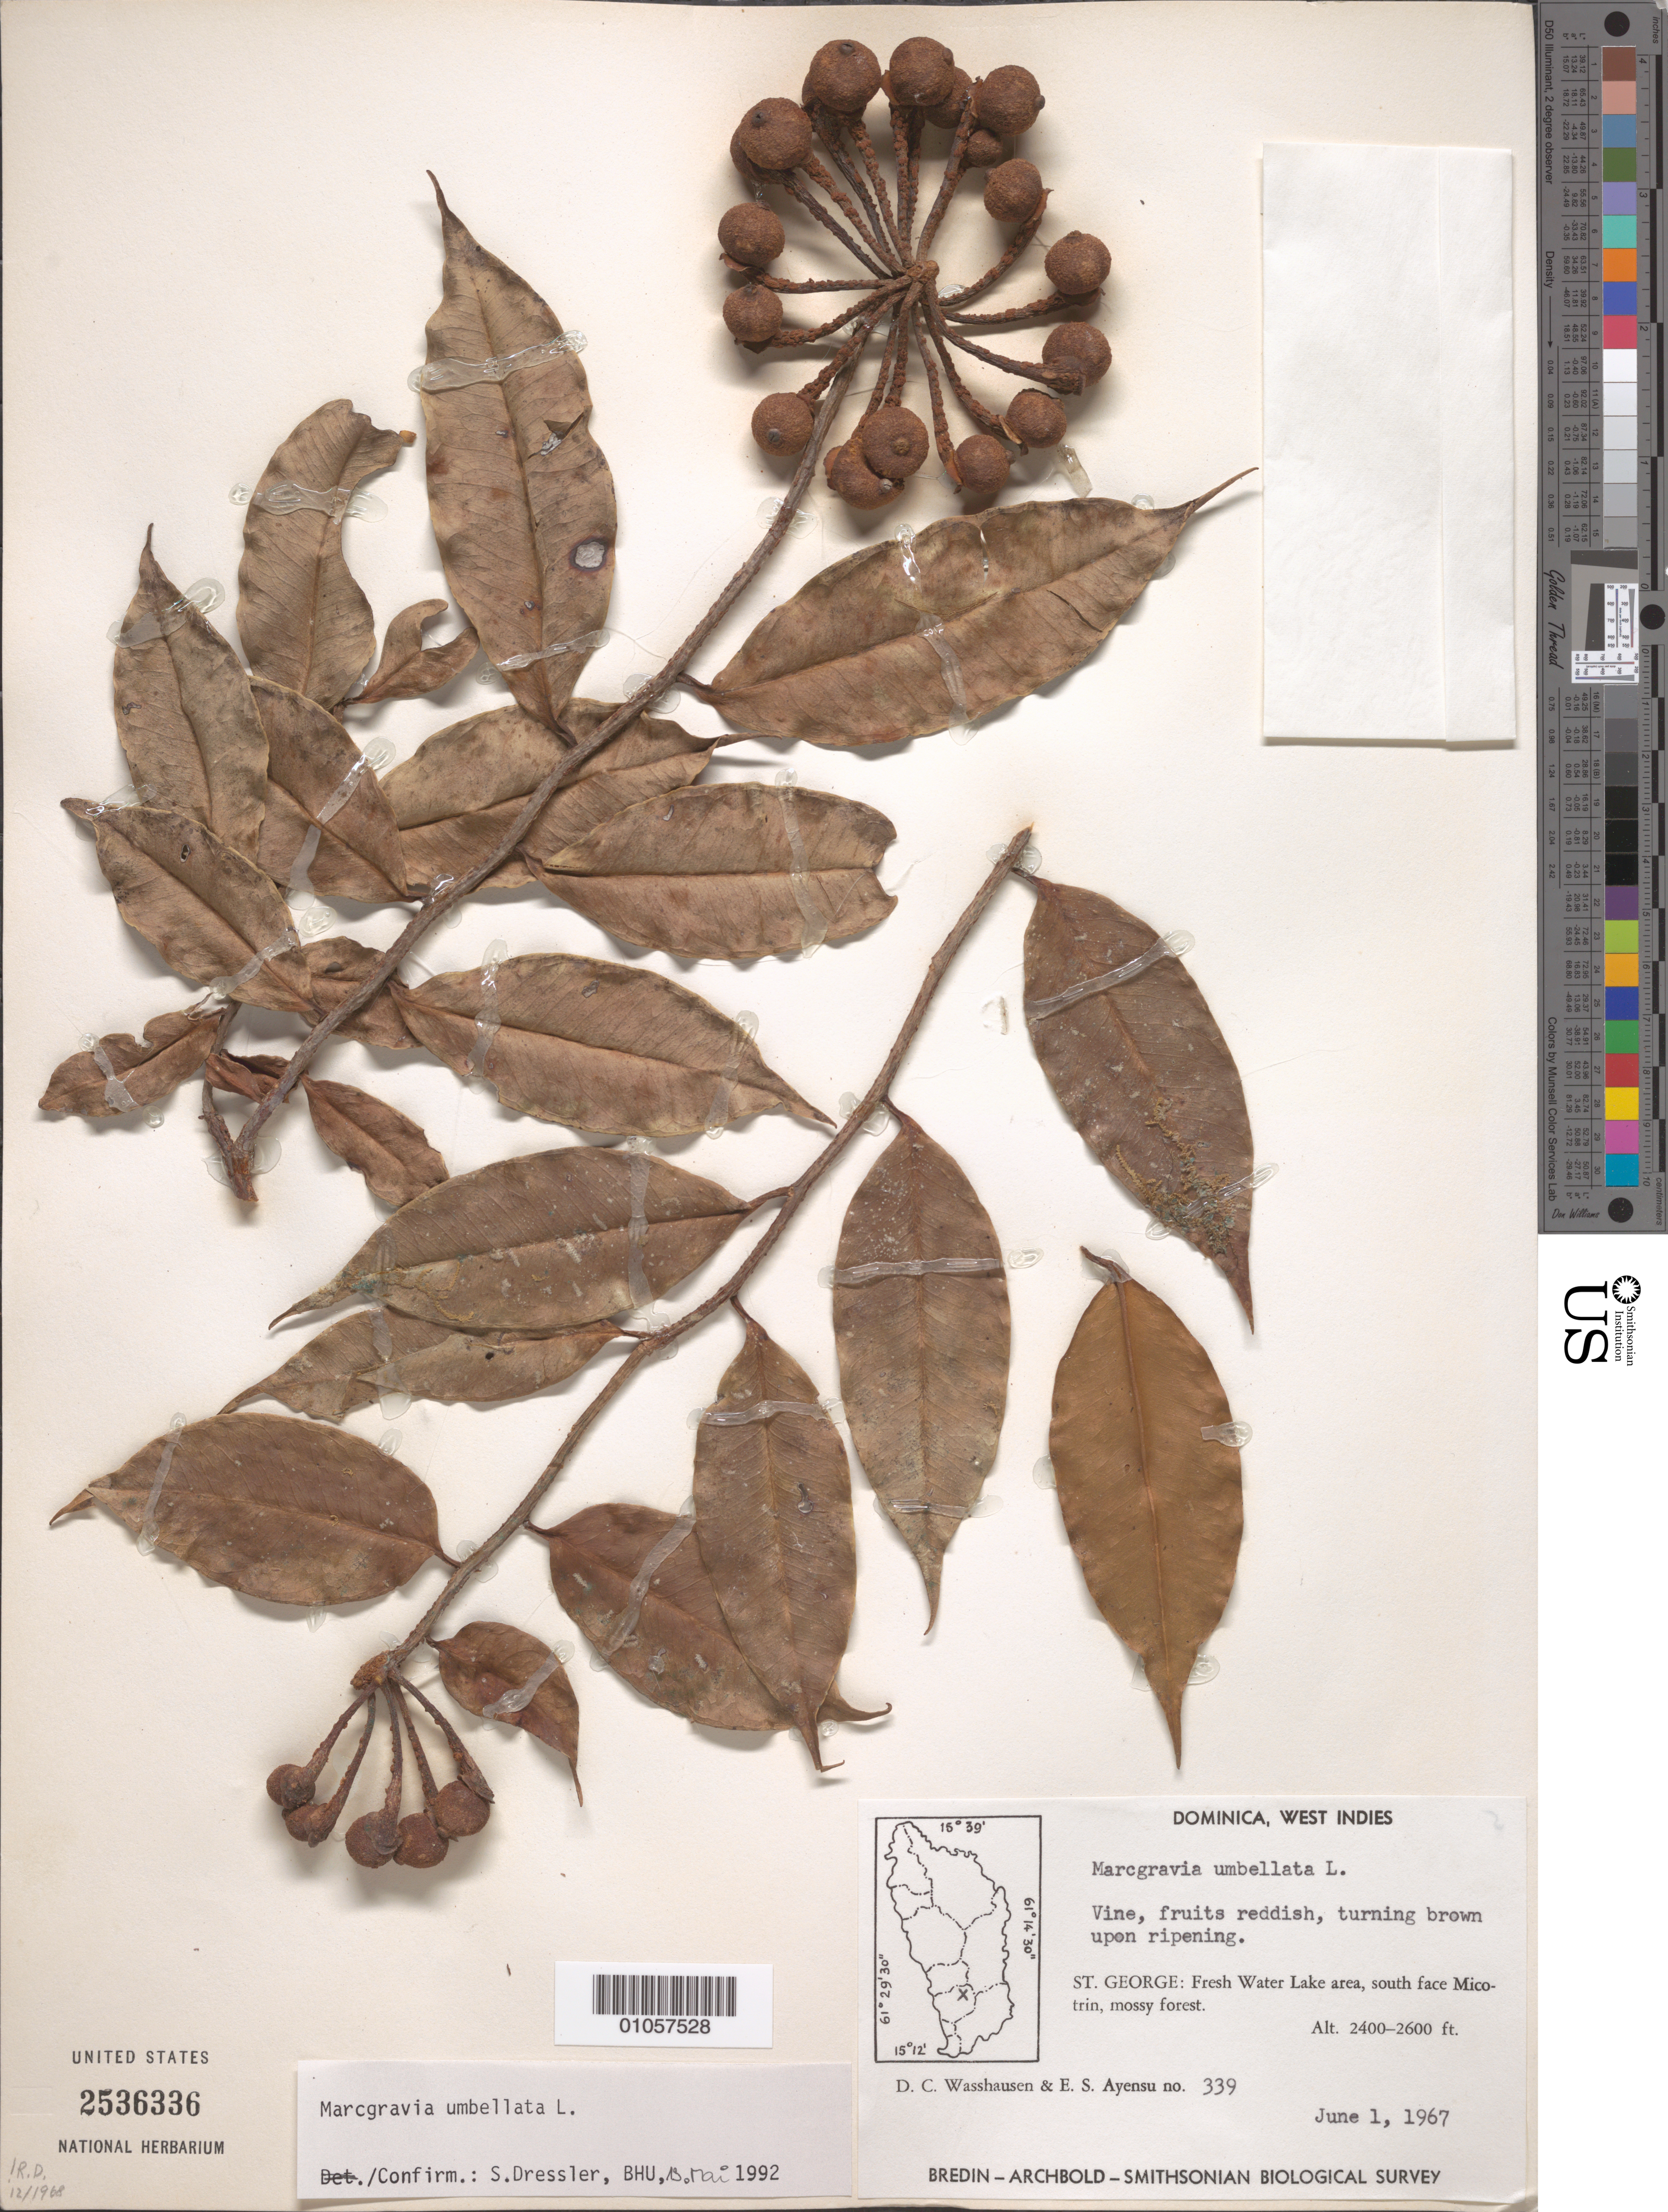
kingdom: Plantae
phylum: Tracheophyta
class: Magnoliopsida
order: Ericales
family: Marcgraviaceae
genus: Marcgravia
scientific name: Marcgravia umbellata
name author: L.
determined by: Dressler, S., (FR), Forschungsinstitut Und Naturmuseum Senckenberg (GERMANY)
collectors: D. C. Wasshausen & E. S. Ayensu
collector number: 339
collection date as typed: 01 Jun 1967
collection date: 1967-06-01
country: Dominica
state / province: St. George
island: Dominica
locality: Fresh Water lake area, south face Micotrin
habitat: Mossy forest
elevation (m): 732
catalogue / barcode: US 2536336